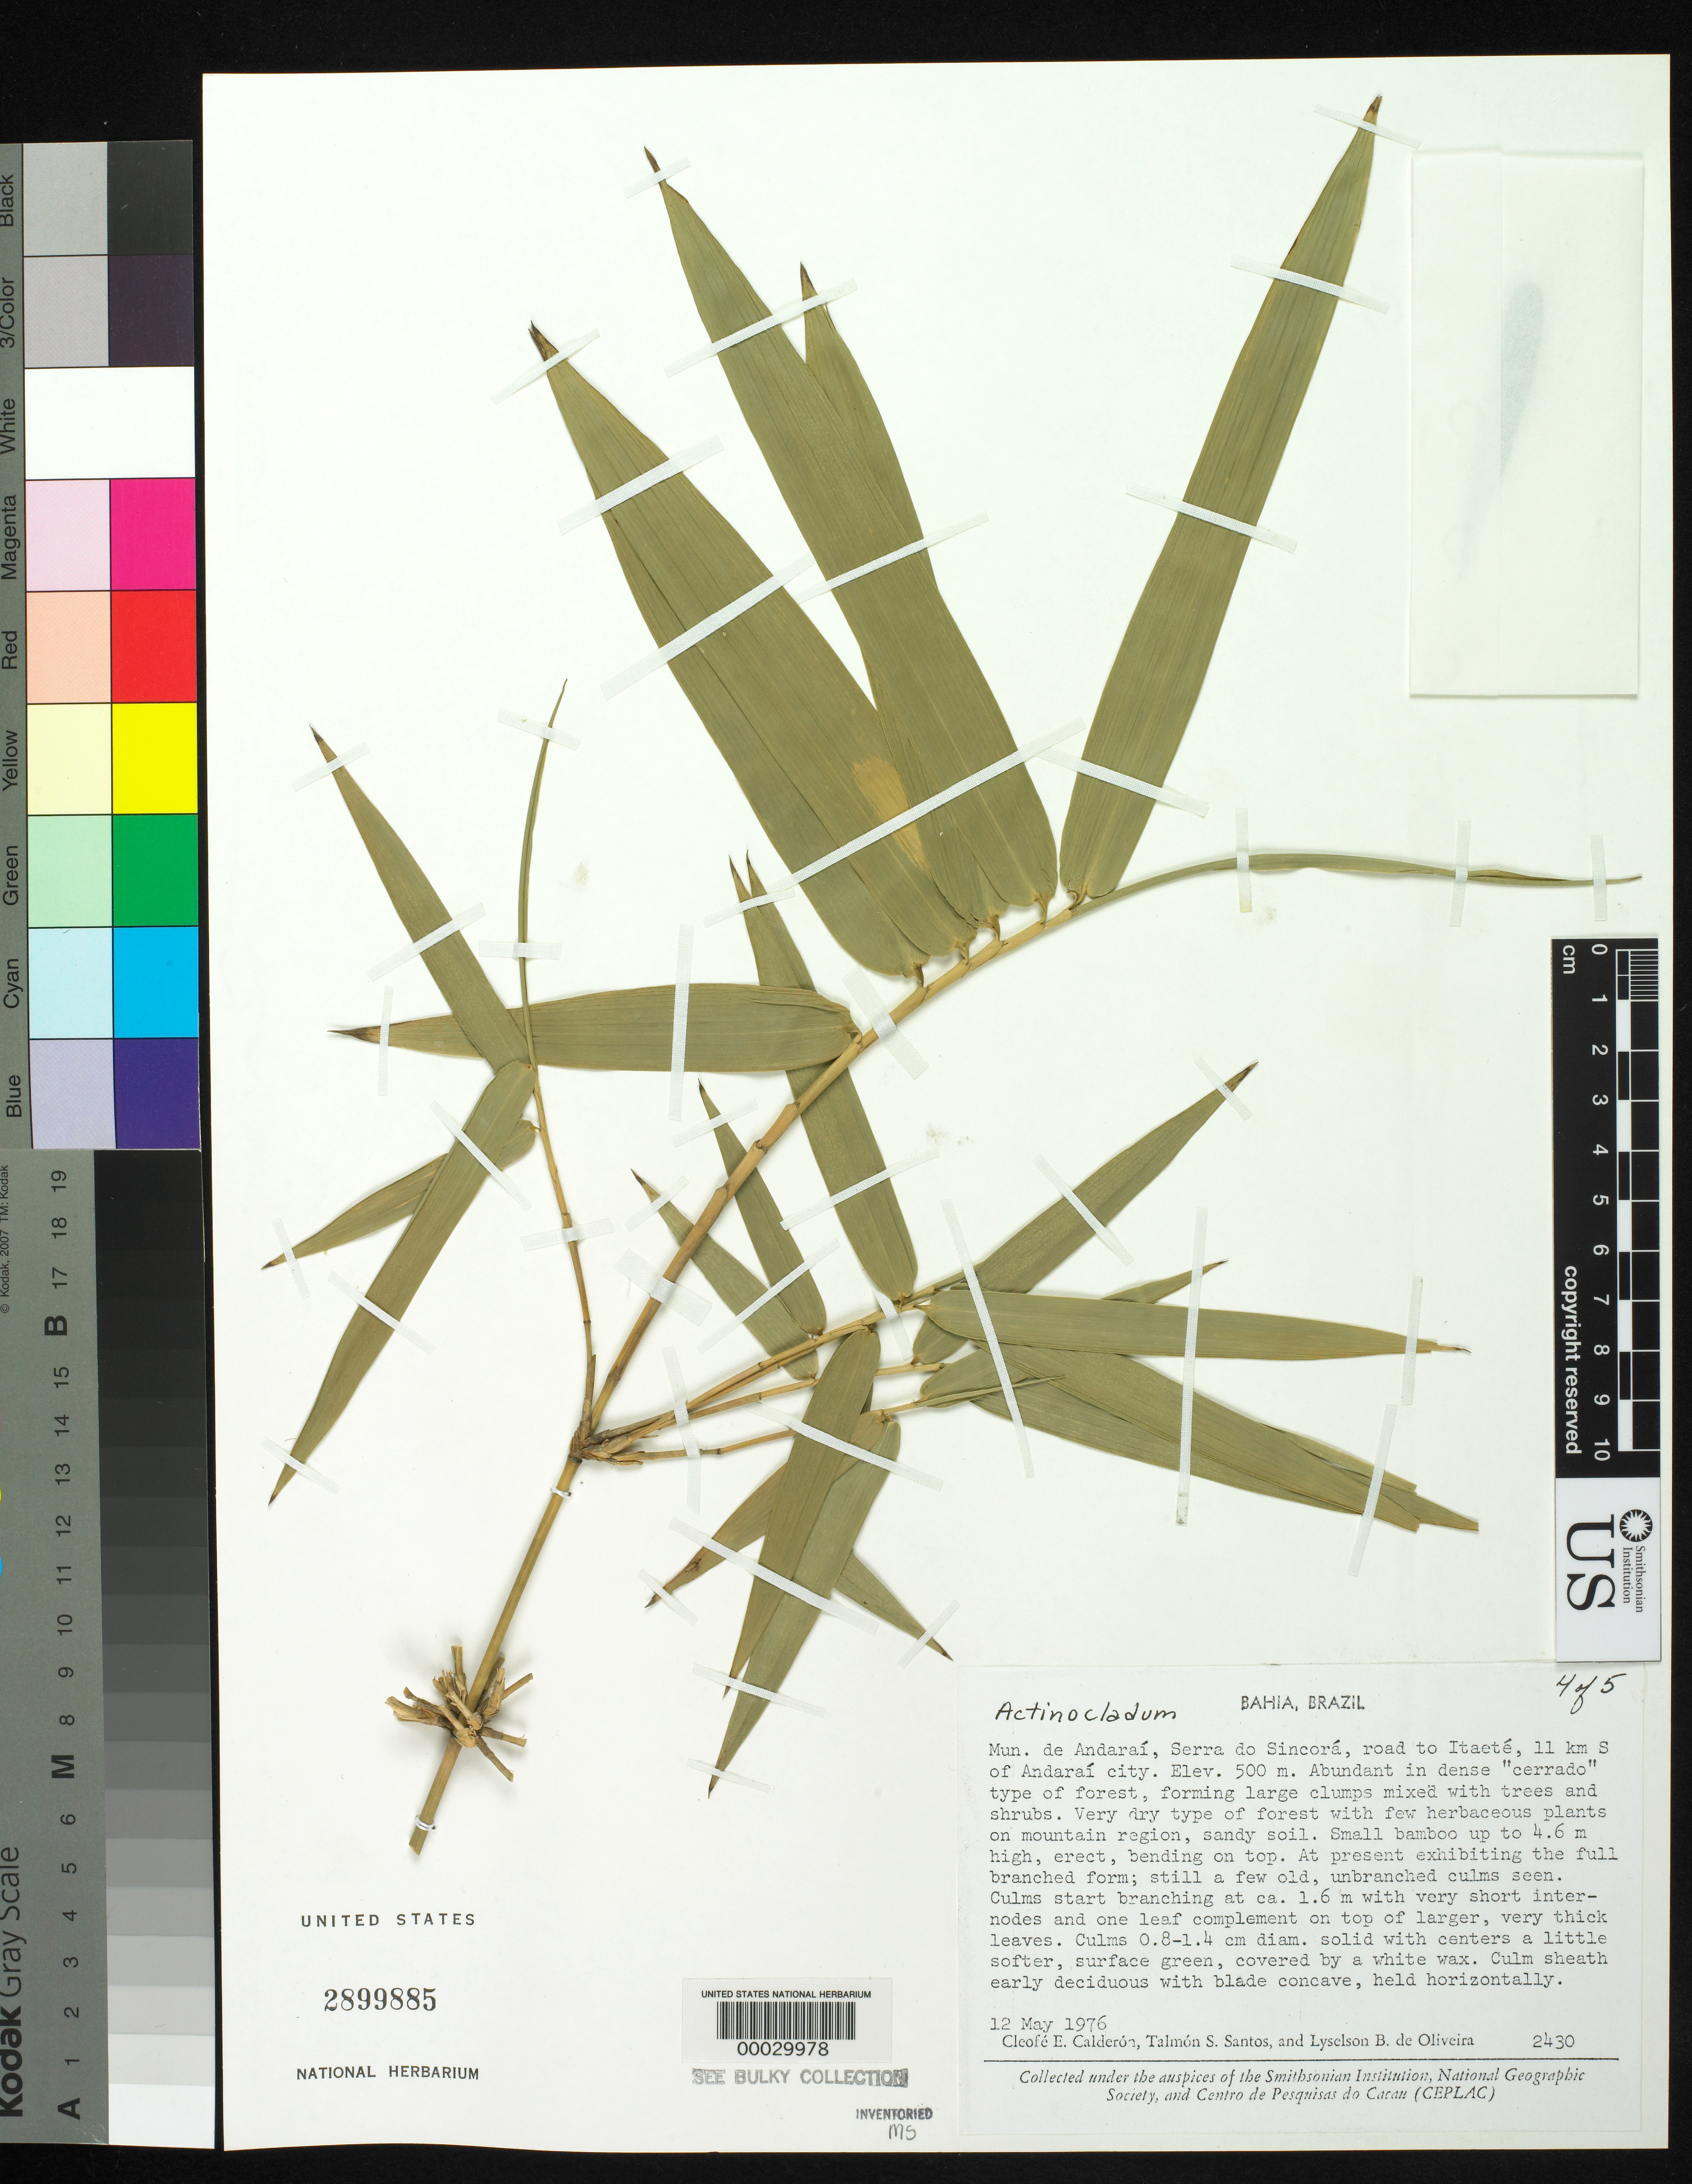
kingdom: Plantae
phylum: Tracheophyta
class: Liliopsida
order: Poales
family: Poaceae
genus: Actinocladum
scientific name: Actinocladum verticillatum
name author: (Nees) McClure ex Soderstr.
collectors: C. E. Calderón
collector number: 2430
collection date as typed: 12 May 1976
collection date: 1976-05-12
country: Brazil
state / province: Bahia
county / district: Andaraí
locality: Serra do sincora, itaete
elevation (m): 500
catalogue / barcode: US 2899885